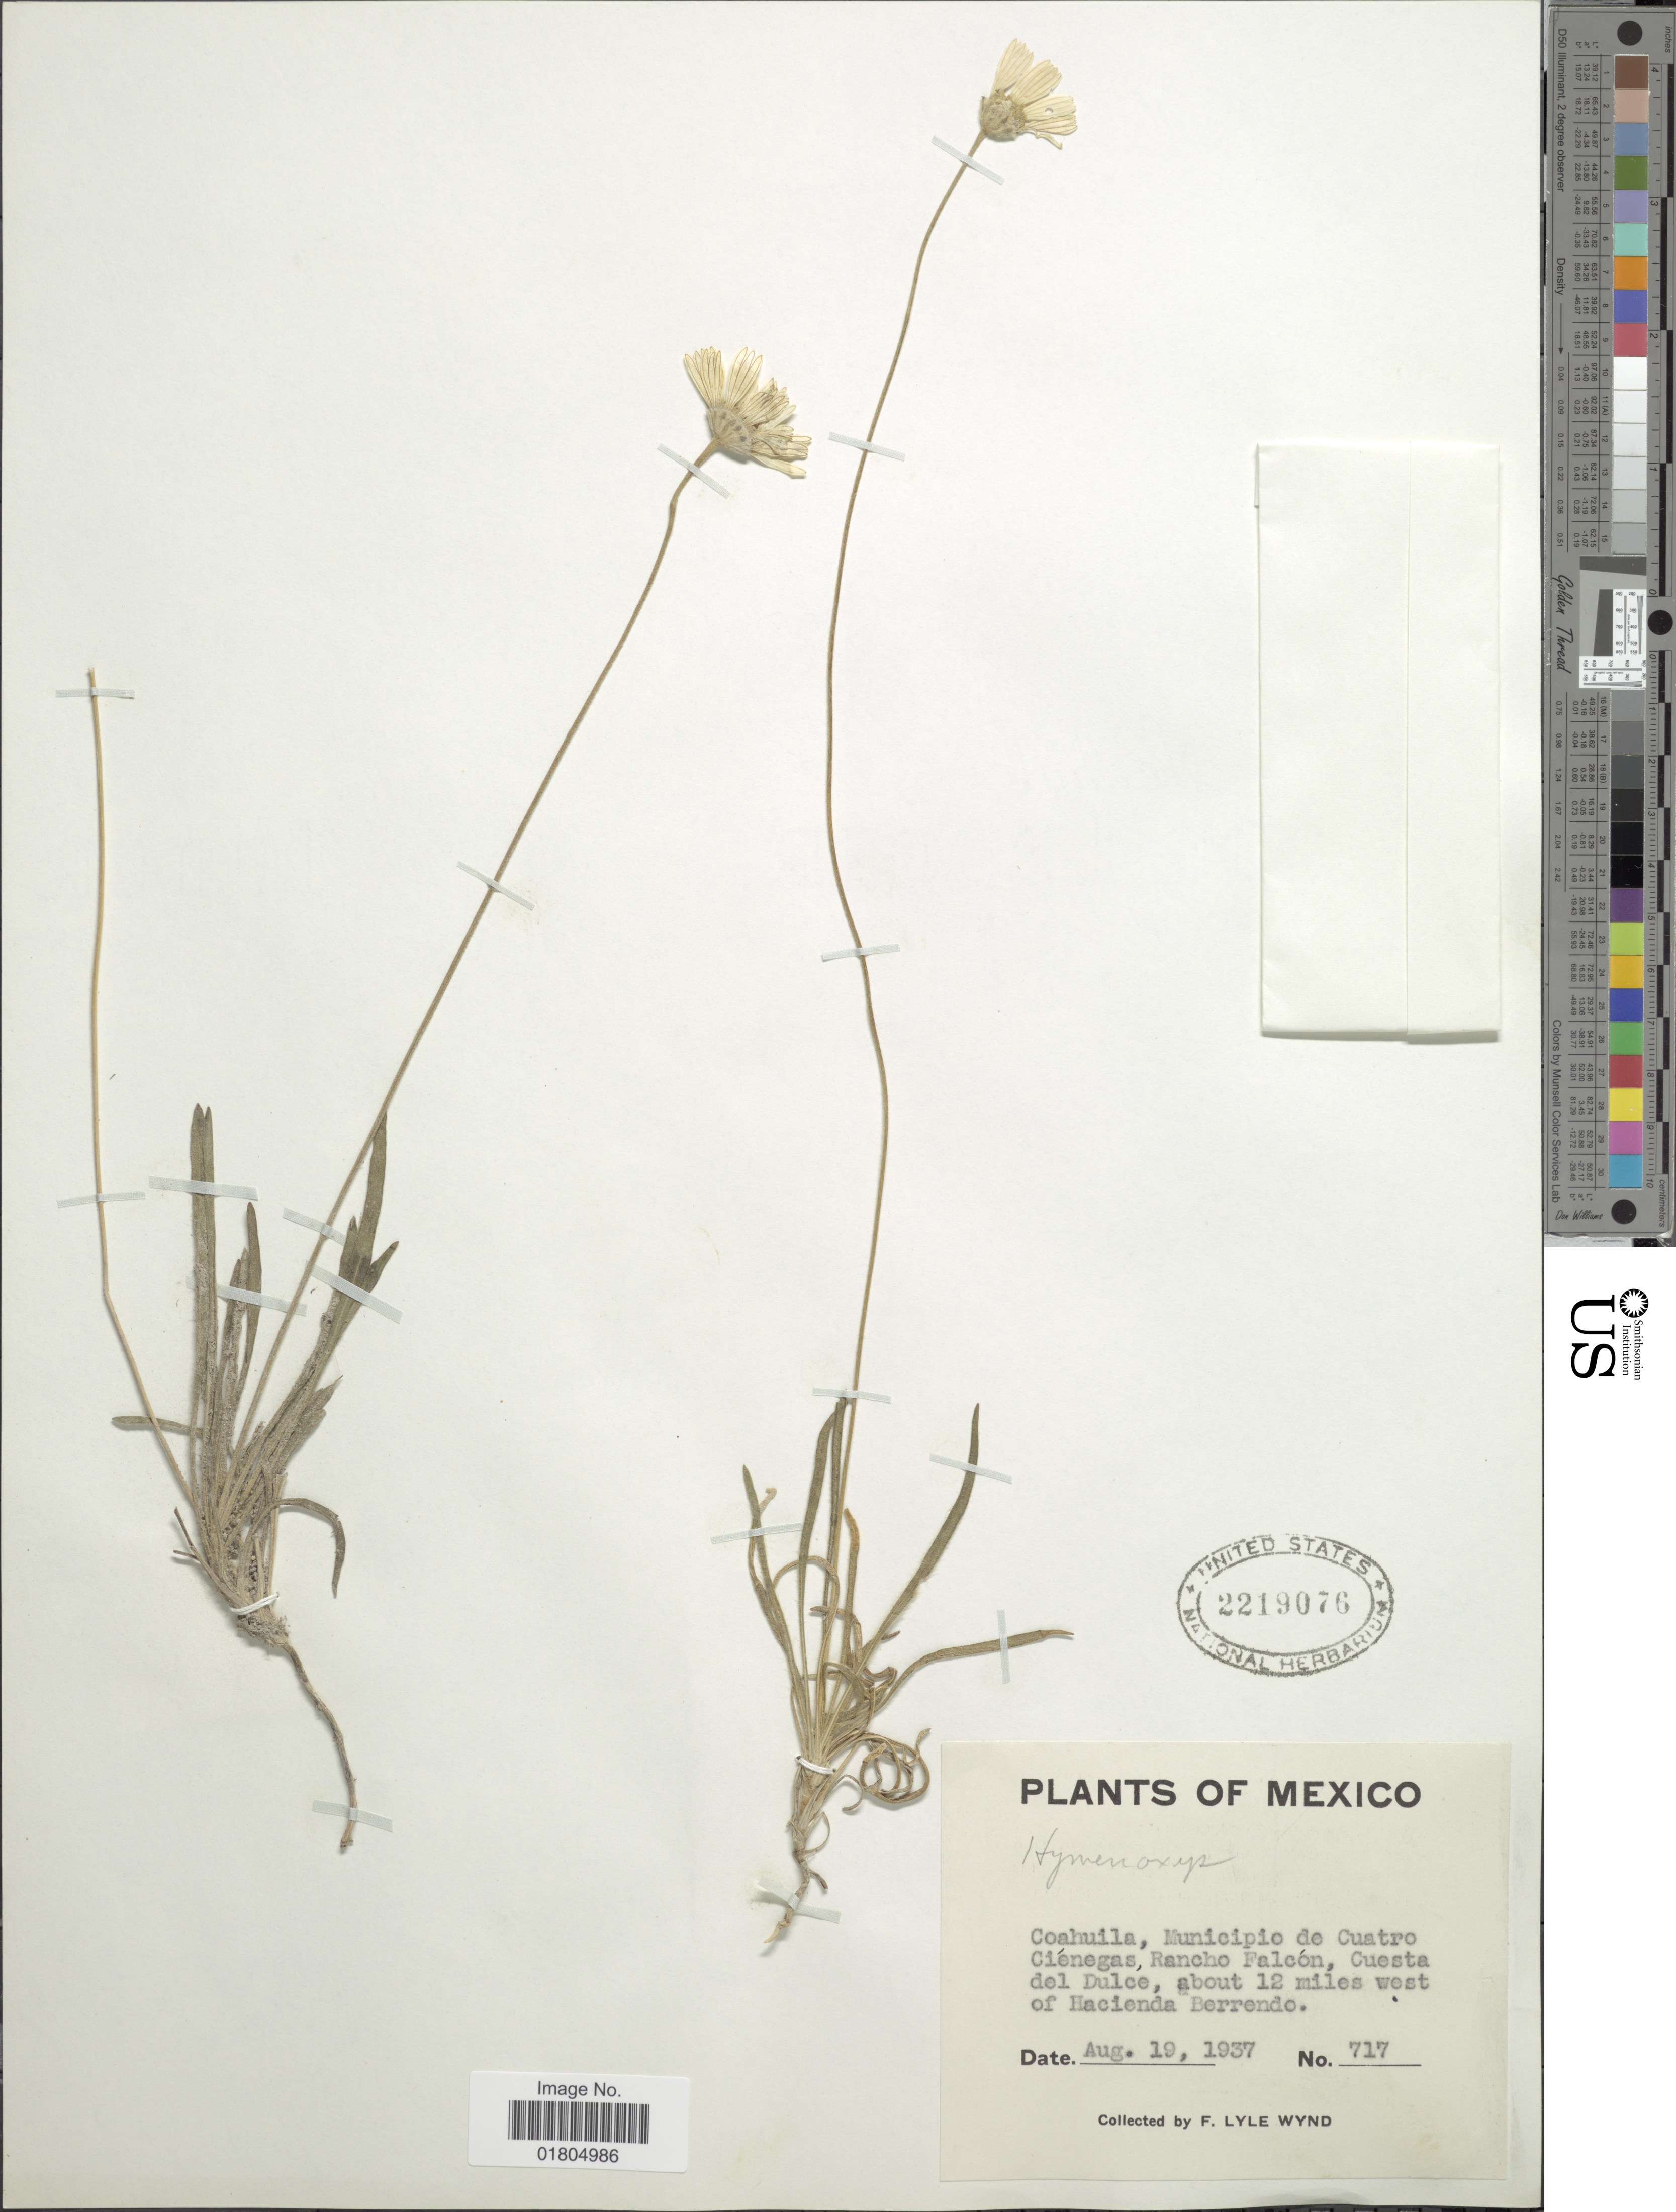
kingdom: Plantae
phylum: Tracheophyta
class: Magnoliopsida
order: Asterales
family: Asteraceae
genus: Hymenoxys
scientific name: Hymenoxys sp.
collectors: F. L. Wynd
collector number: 717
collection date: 1937-08-19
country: Mexico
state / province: Coahuila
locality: Coahuila, Municipio de Cuatro Cienegas, Rancho Falcon, Cuesta del Ducle, about 12 miles west of Hacienda Berrendo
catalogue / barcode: US 2219076